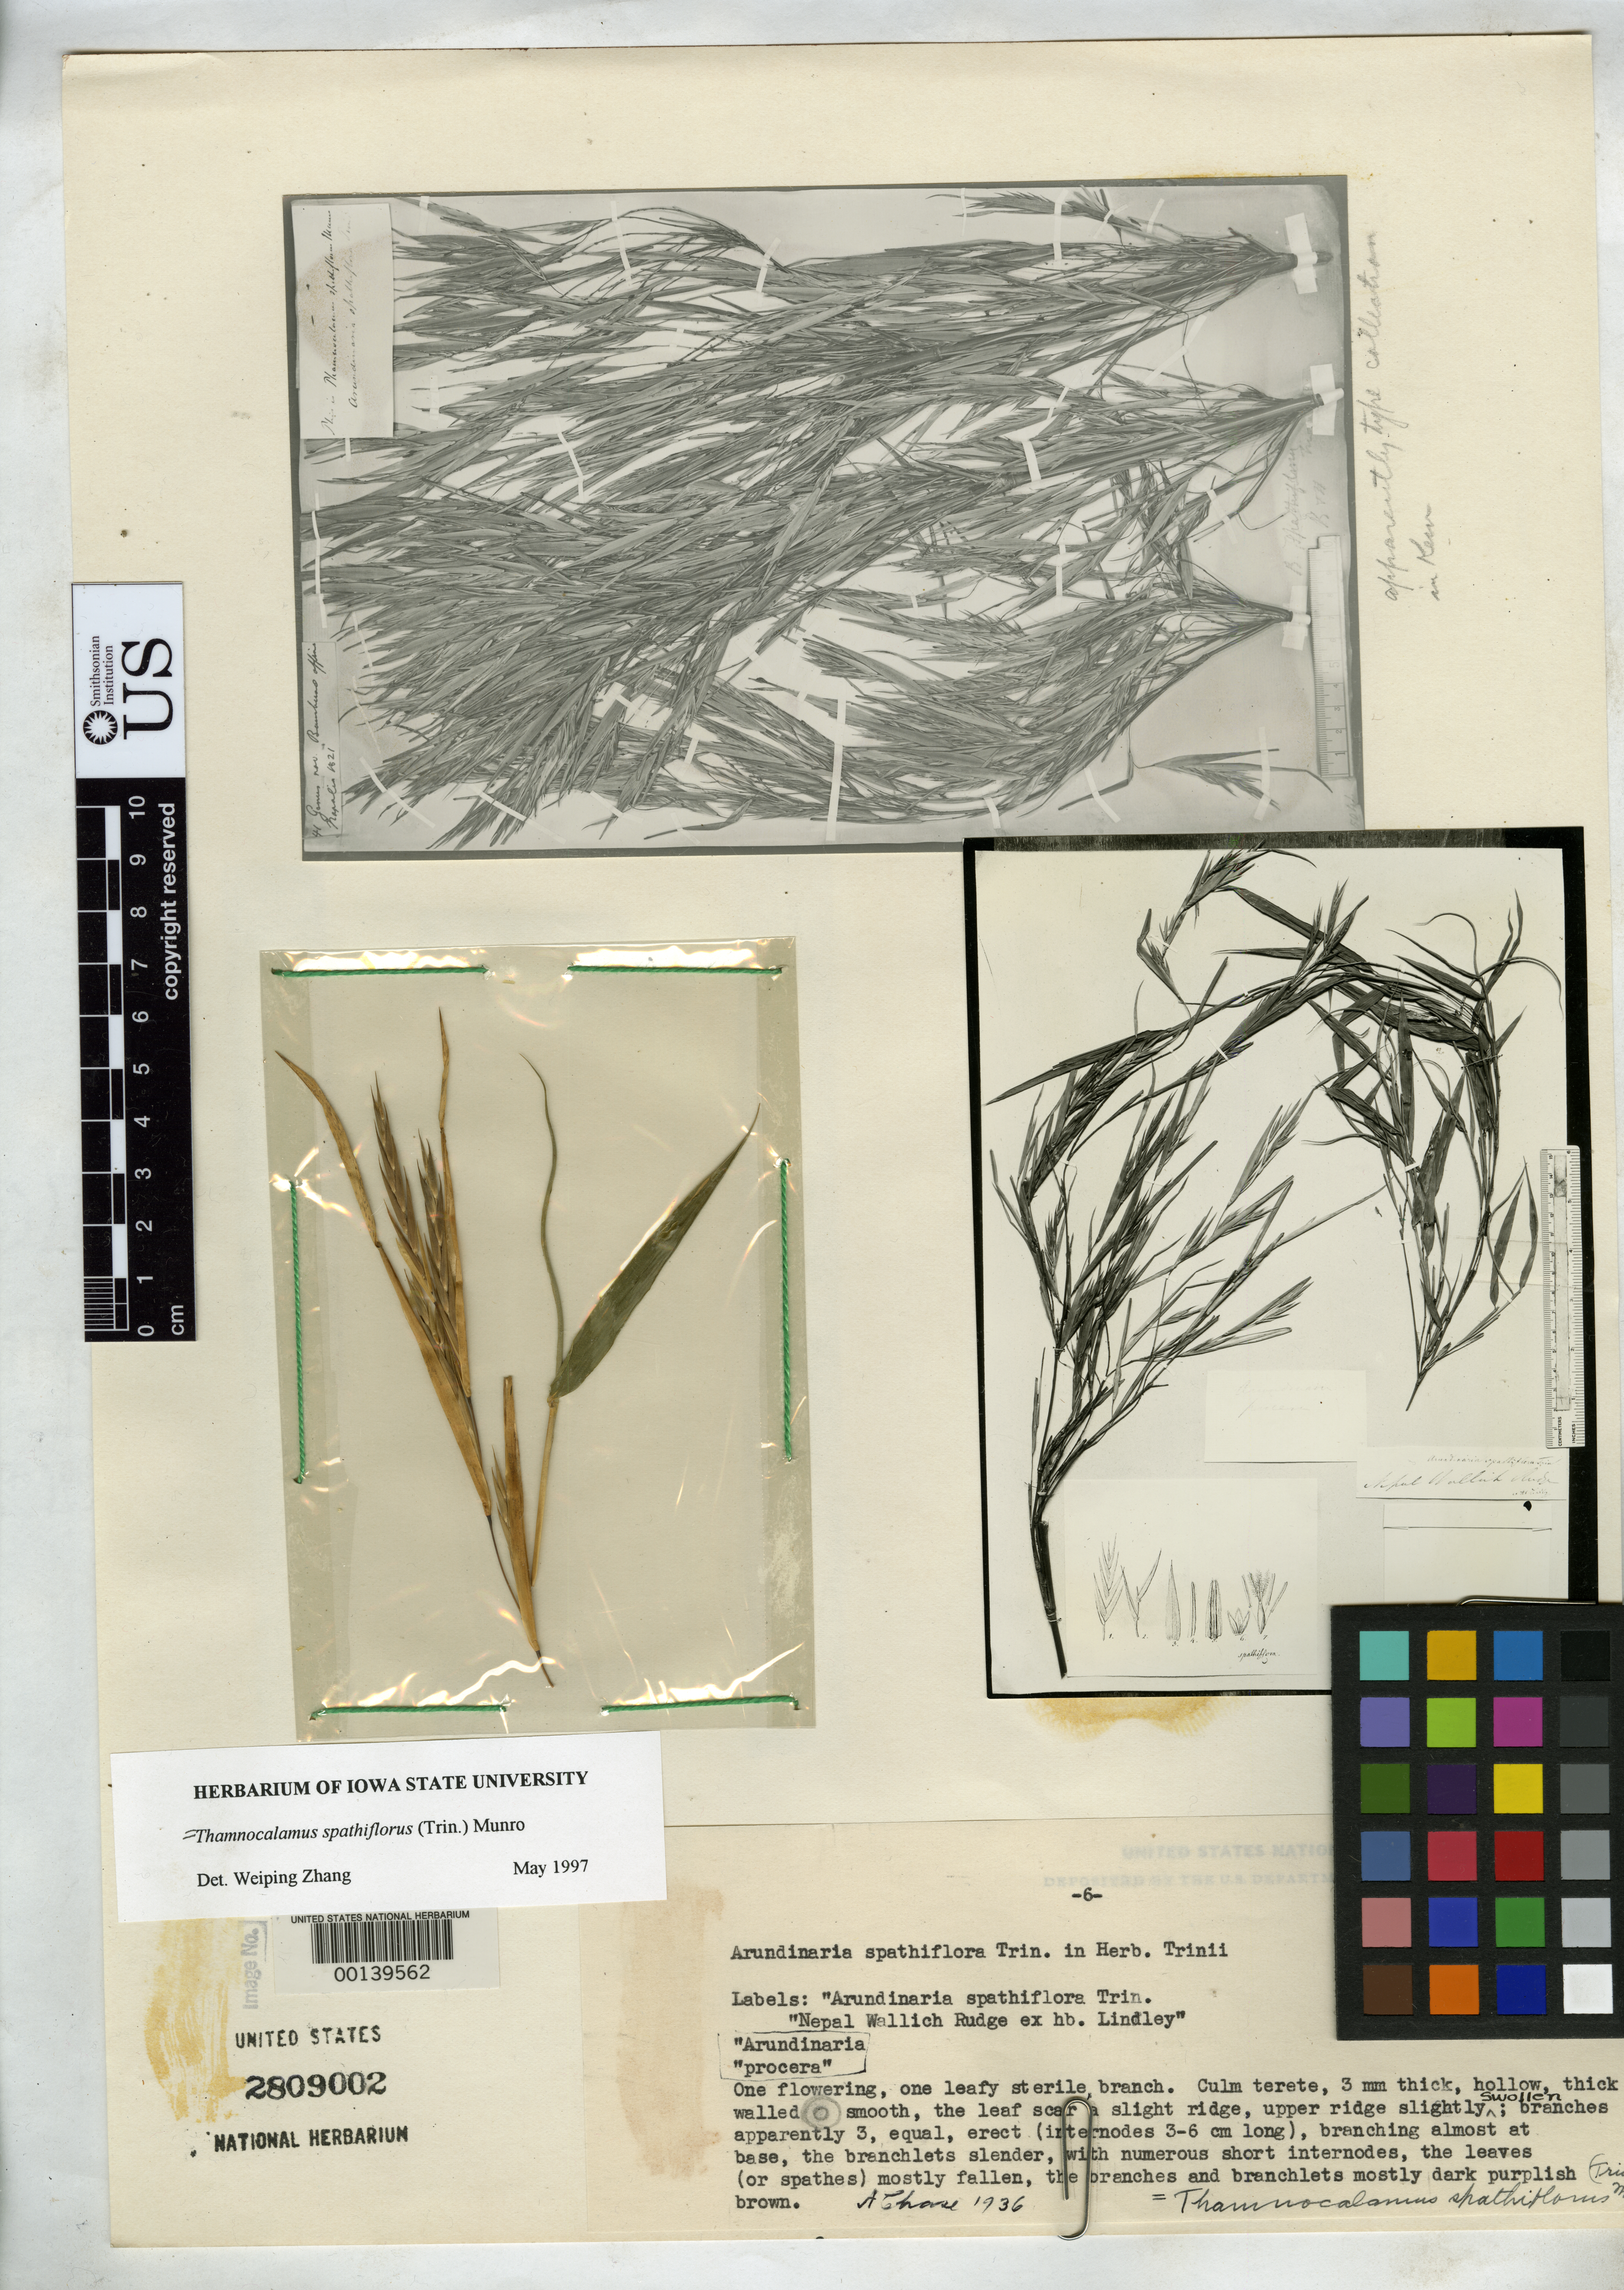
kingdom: Plantae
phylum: Tracheophyta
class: Liliopsida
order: Poales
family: Poaceae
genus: Arundinaria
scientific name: Arundinaria spathiflora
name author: Trin.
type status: Type Material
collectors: N. Wallich & E. Rudge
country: Nepal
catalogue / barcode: US 2809002